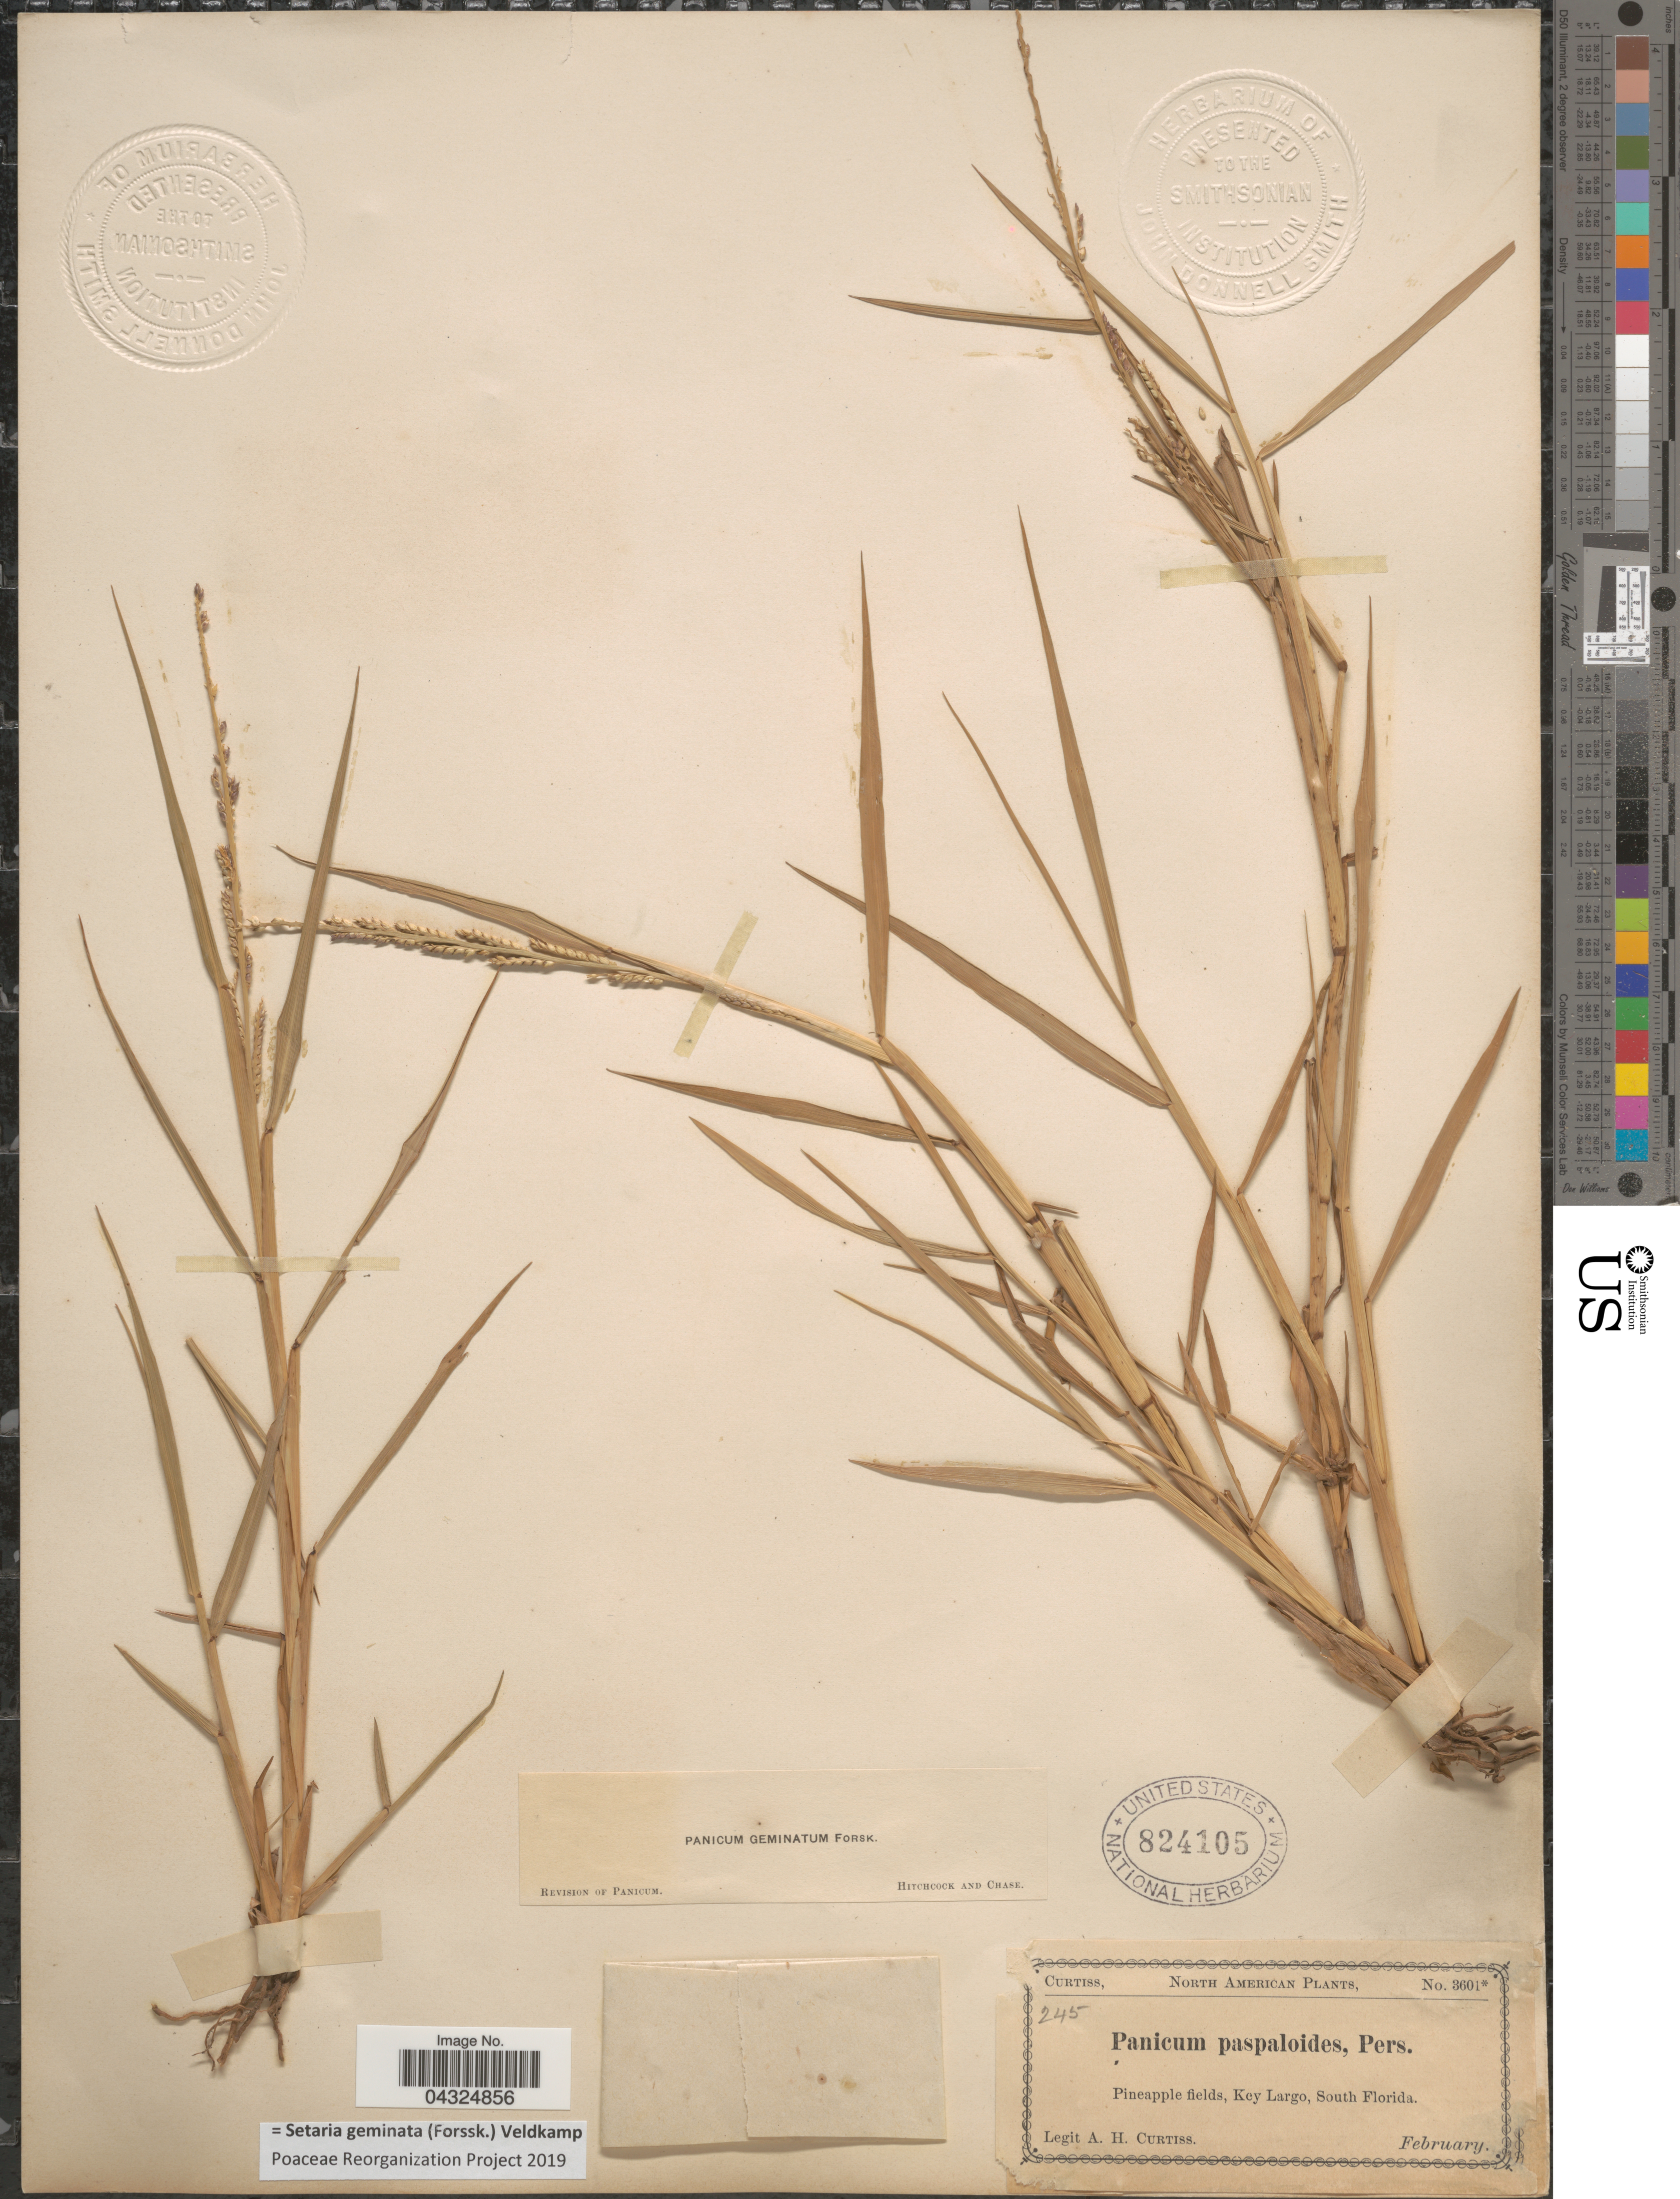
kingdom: Plantae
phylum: Tracheophyta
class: Liliopsida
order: Poales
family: Poaceae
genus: Setaria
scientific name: Setaria geminata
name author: (Forssk.) Veldkamp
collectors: A. H. Curtiss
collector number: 3601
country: United States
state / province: Florida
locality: Pineapple fields, Key Largo, South Florida.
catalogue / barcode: US 824105